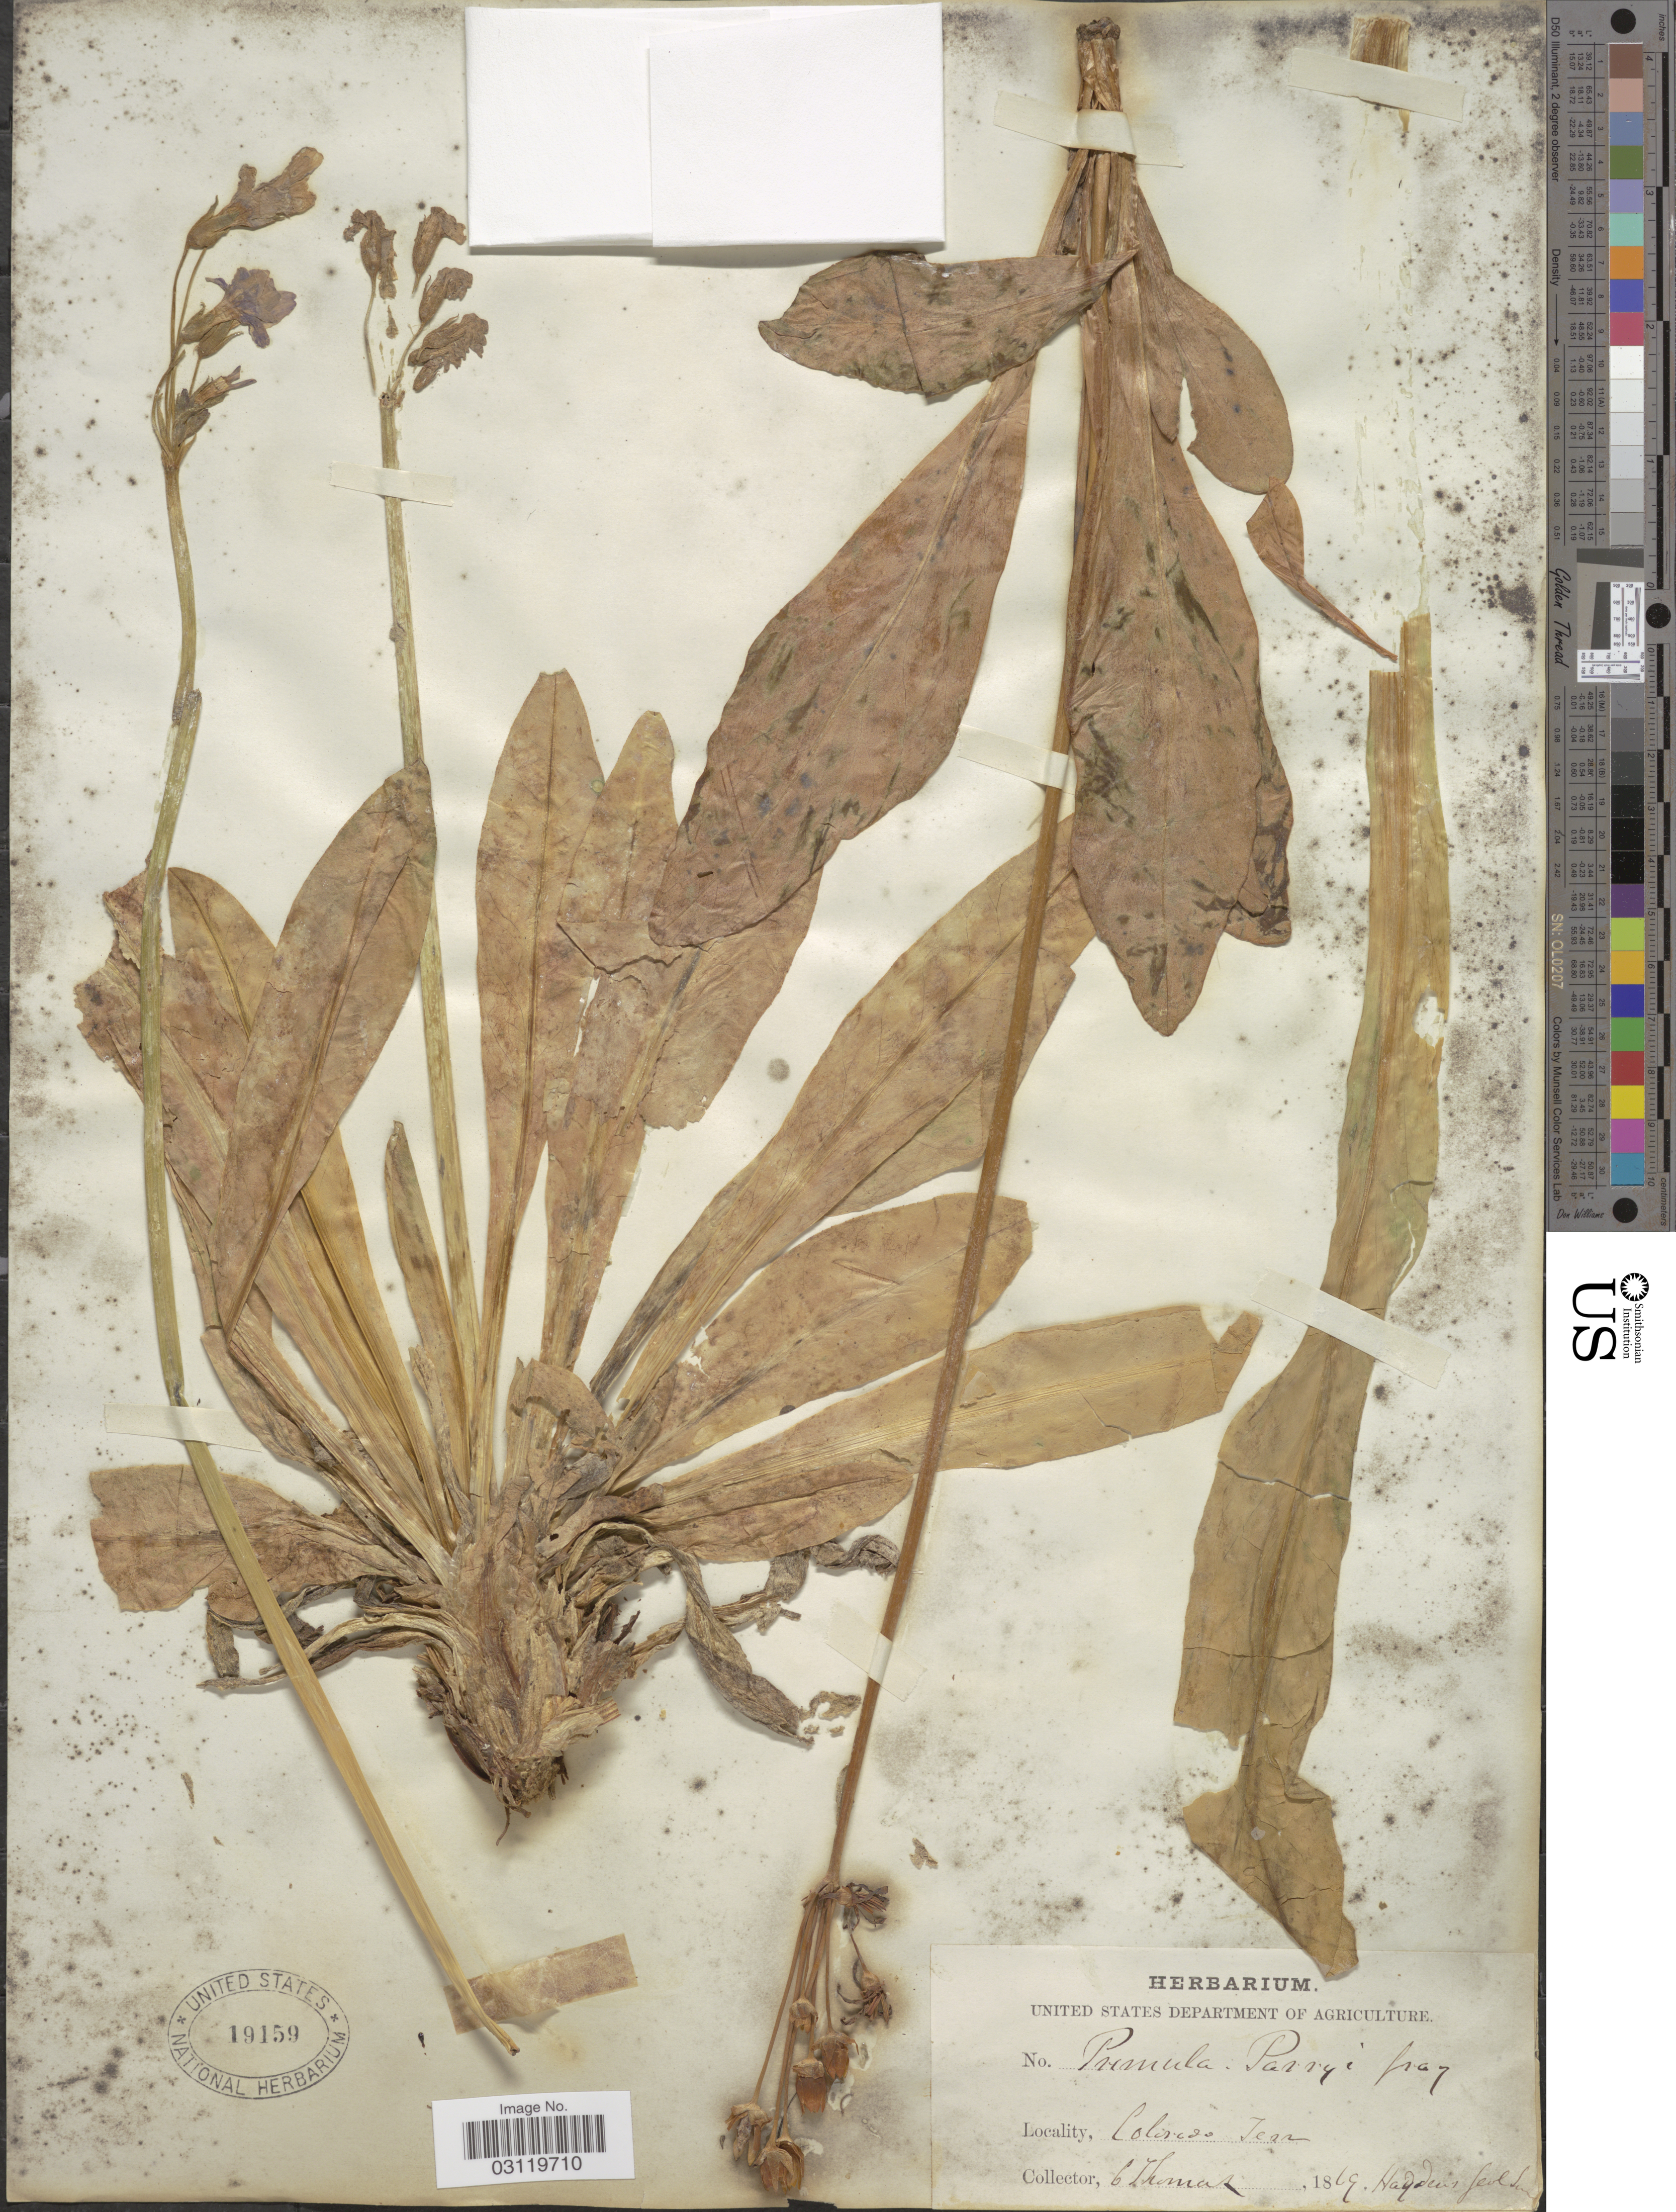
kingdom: Plantae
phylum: Tracheophyta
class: Magnoliopsida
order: Ericales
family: Primulaceae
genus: Primula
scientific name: Primula parryi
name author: A. Gray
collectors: C. Thomas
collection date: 1869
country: United States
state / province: Colorado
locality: Colorado Terr.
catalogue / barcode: US 19159